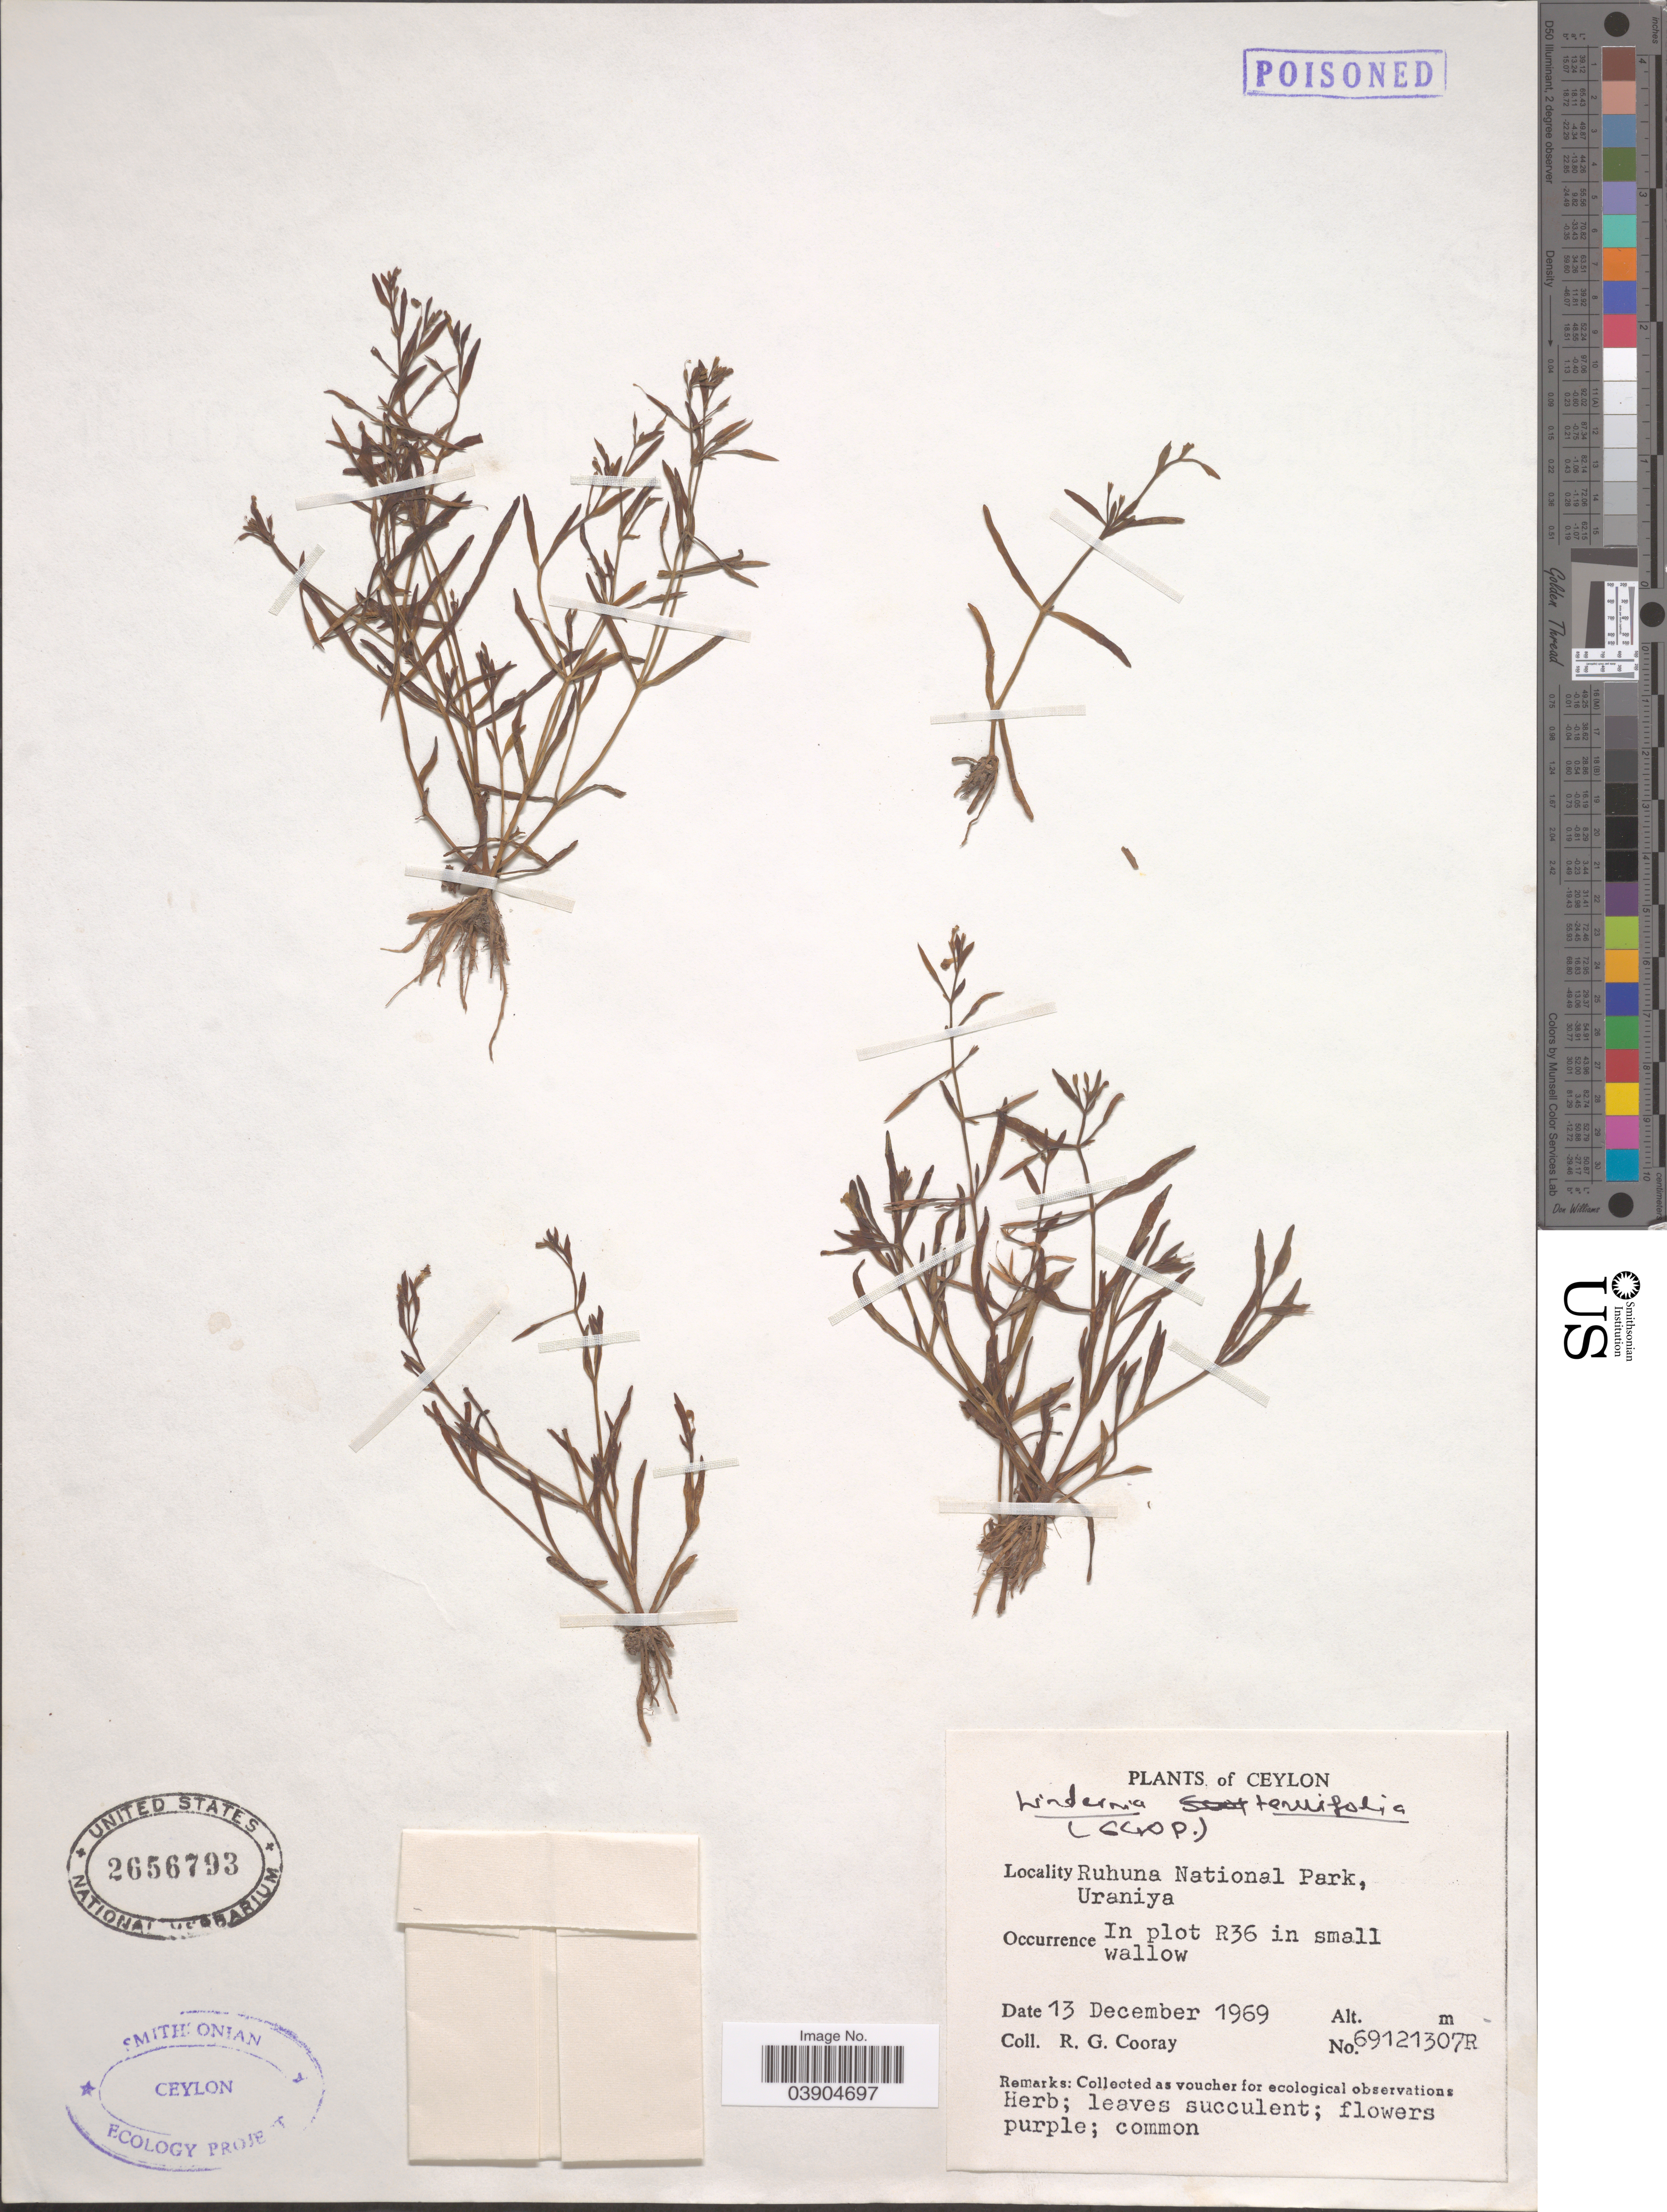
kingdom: Plantae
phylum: Tracheophyta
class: Magnoliopsida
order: Lamiales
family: Linderniaceae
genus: Lindernia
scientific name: Lindernia tenuifolia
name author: (Colsm.) Alston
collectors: R. Cooray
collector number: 69121307R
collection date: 1969-12-13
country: Sri Lanka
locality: Ceylon. Ruhuna National Park, Uraniya. In plot R36 in small wallow.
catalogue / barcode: US 2656793